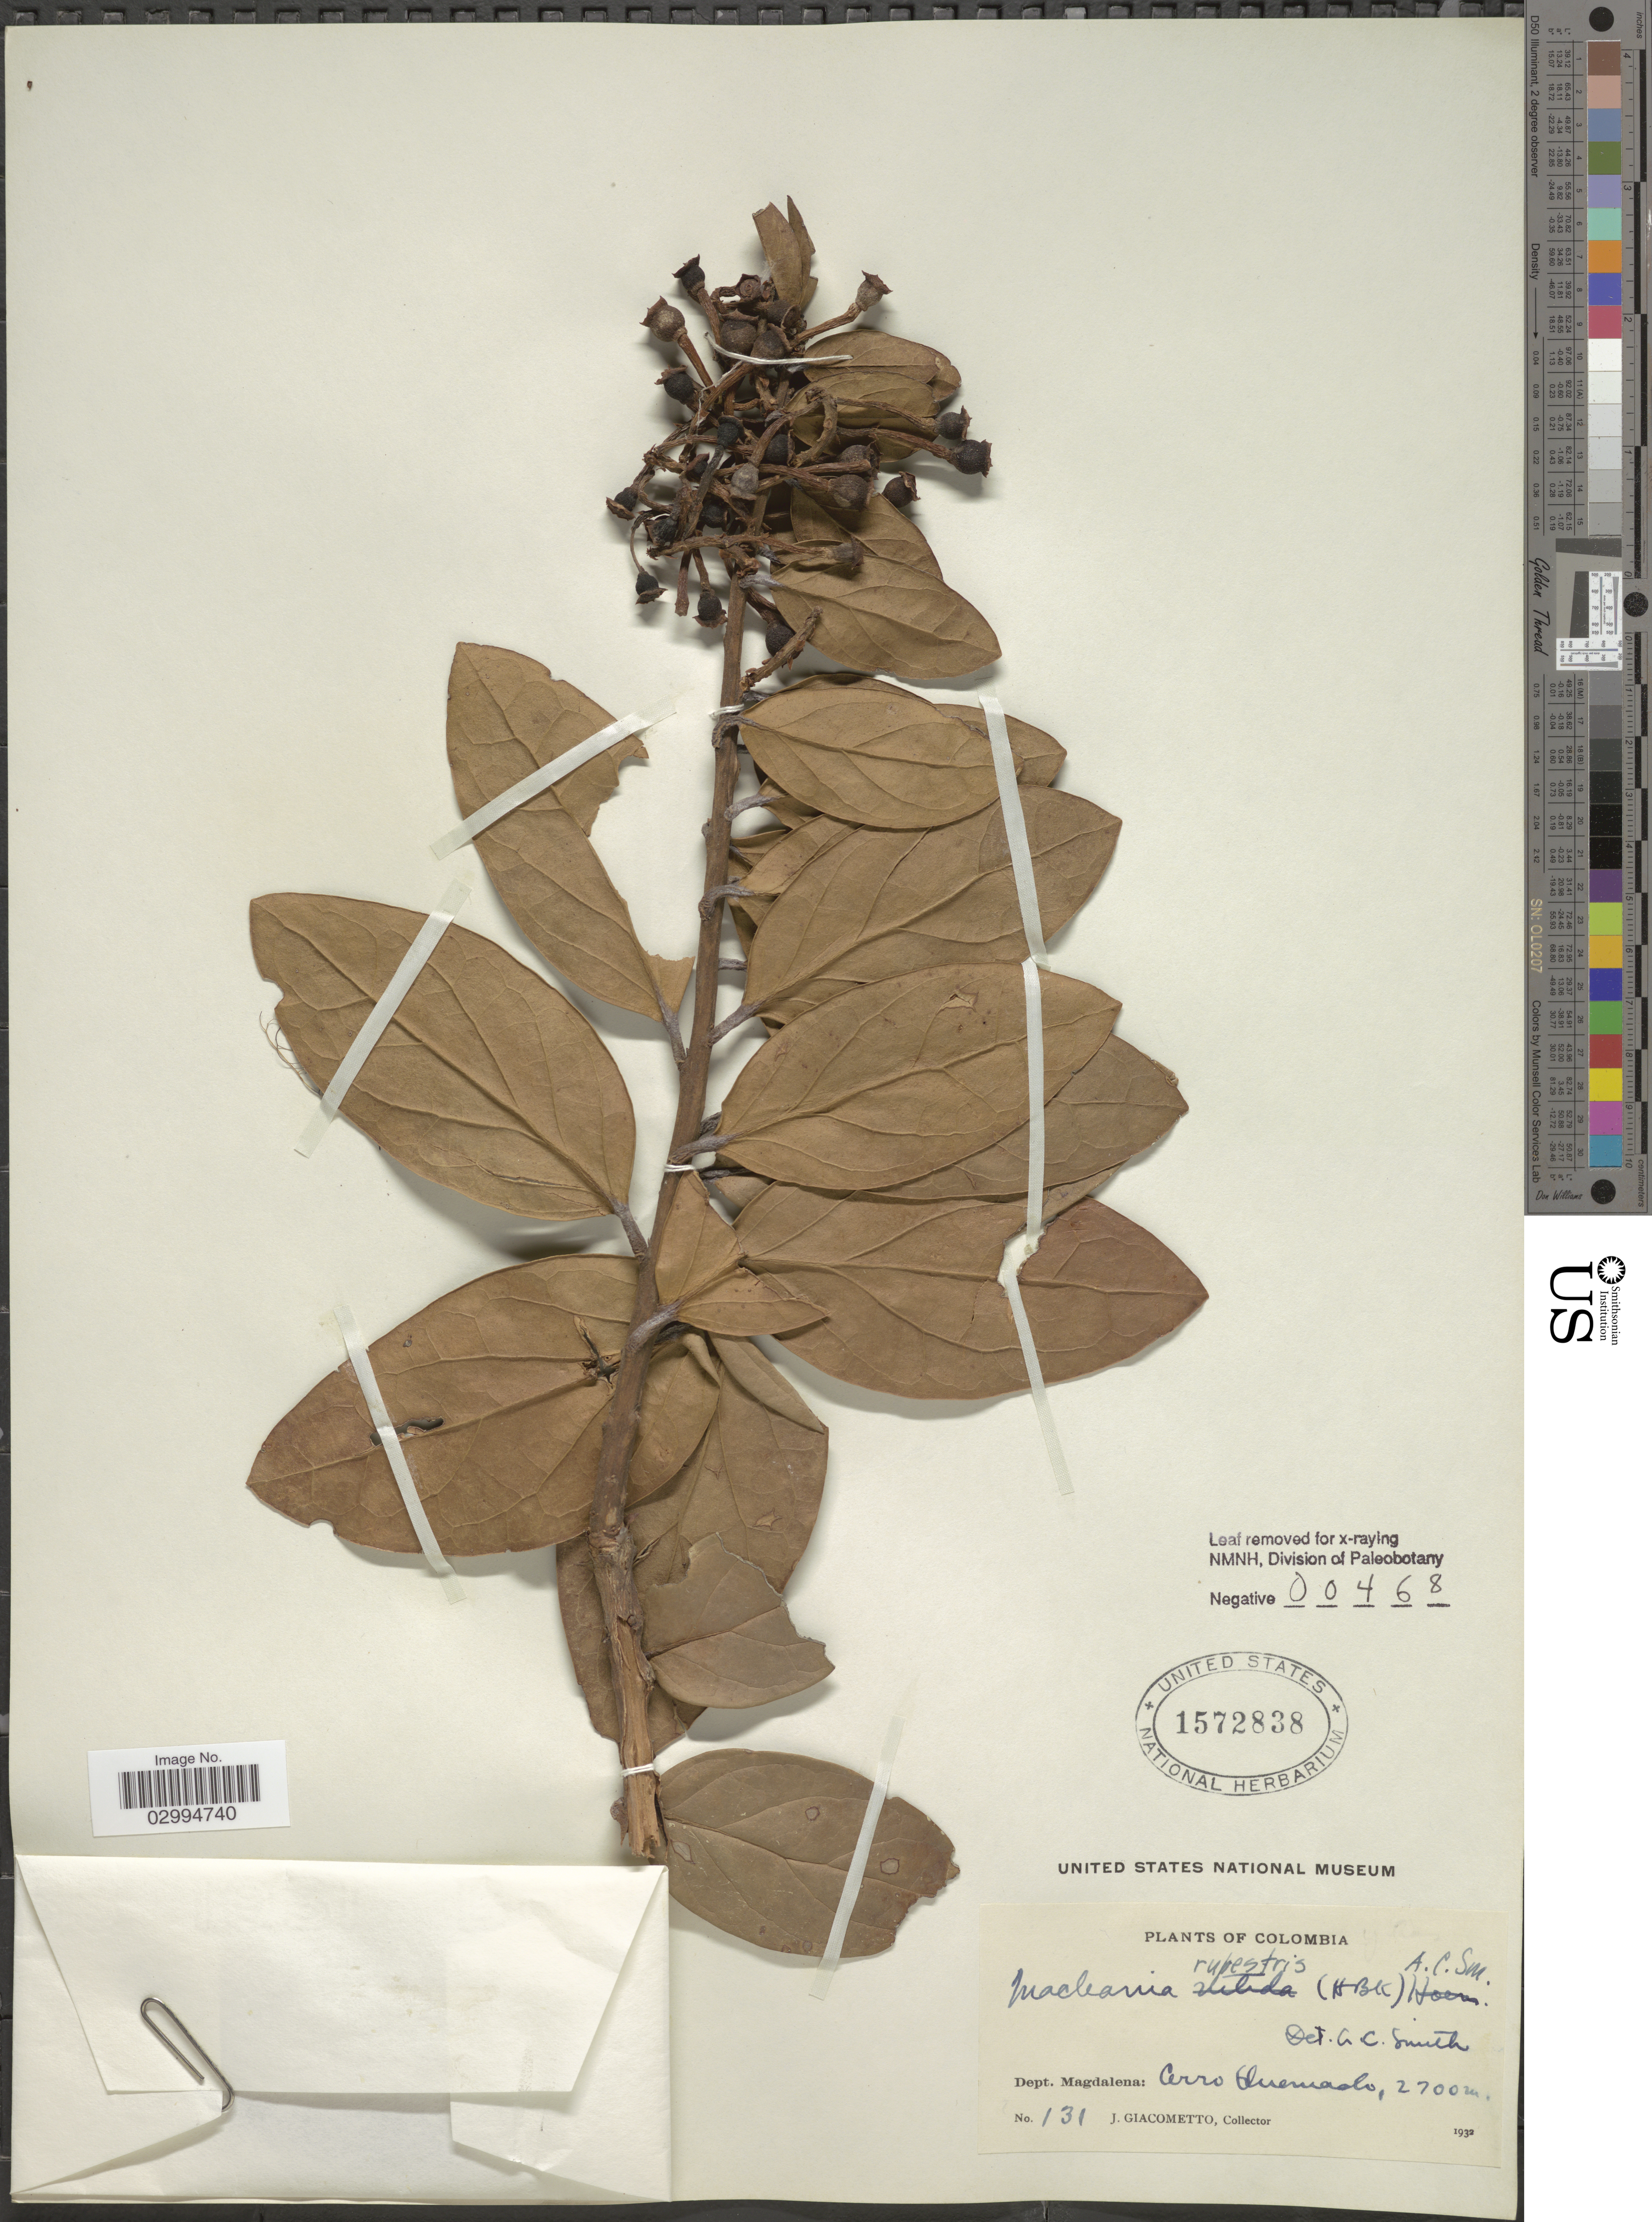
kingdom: Plantae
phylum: Tracheophyta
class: Magnoliopsida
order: Ericales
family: Ericaceae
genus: Macleania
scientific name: Macleania rupestris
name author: (Kunth) A.C. Sm.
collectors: J. Giacometto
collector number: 131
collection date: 1932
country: Colombia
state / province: Magdalena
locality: Dept. Magdalena: Cerro Quemado.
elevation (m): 2700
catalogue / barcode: US 1572838